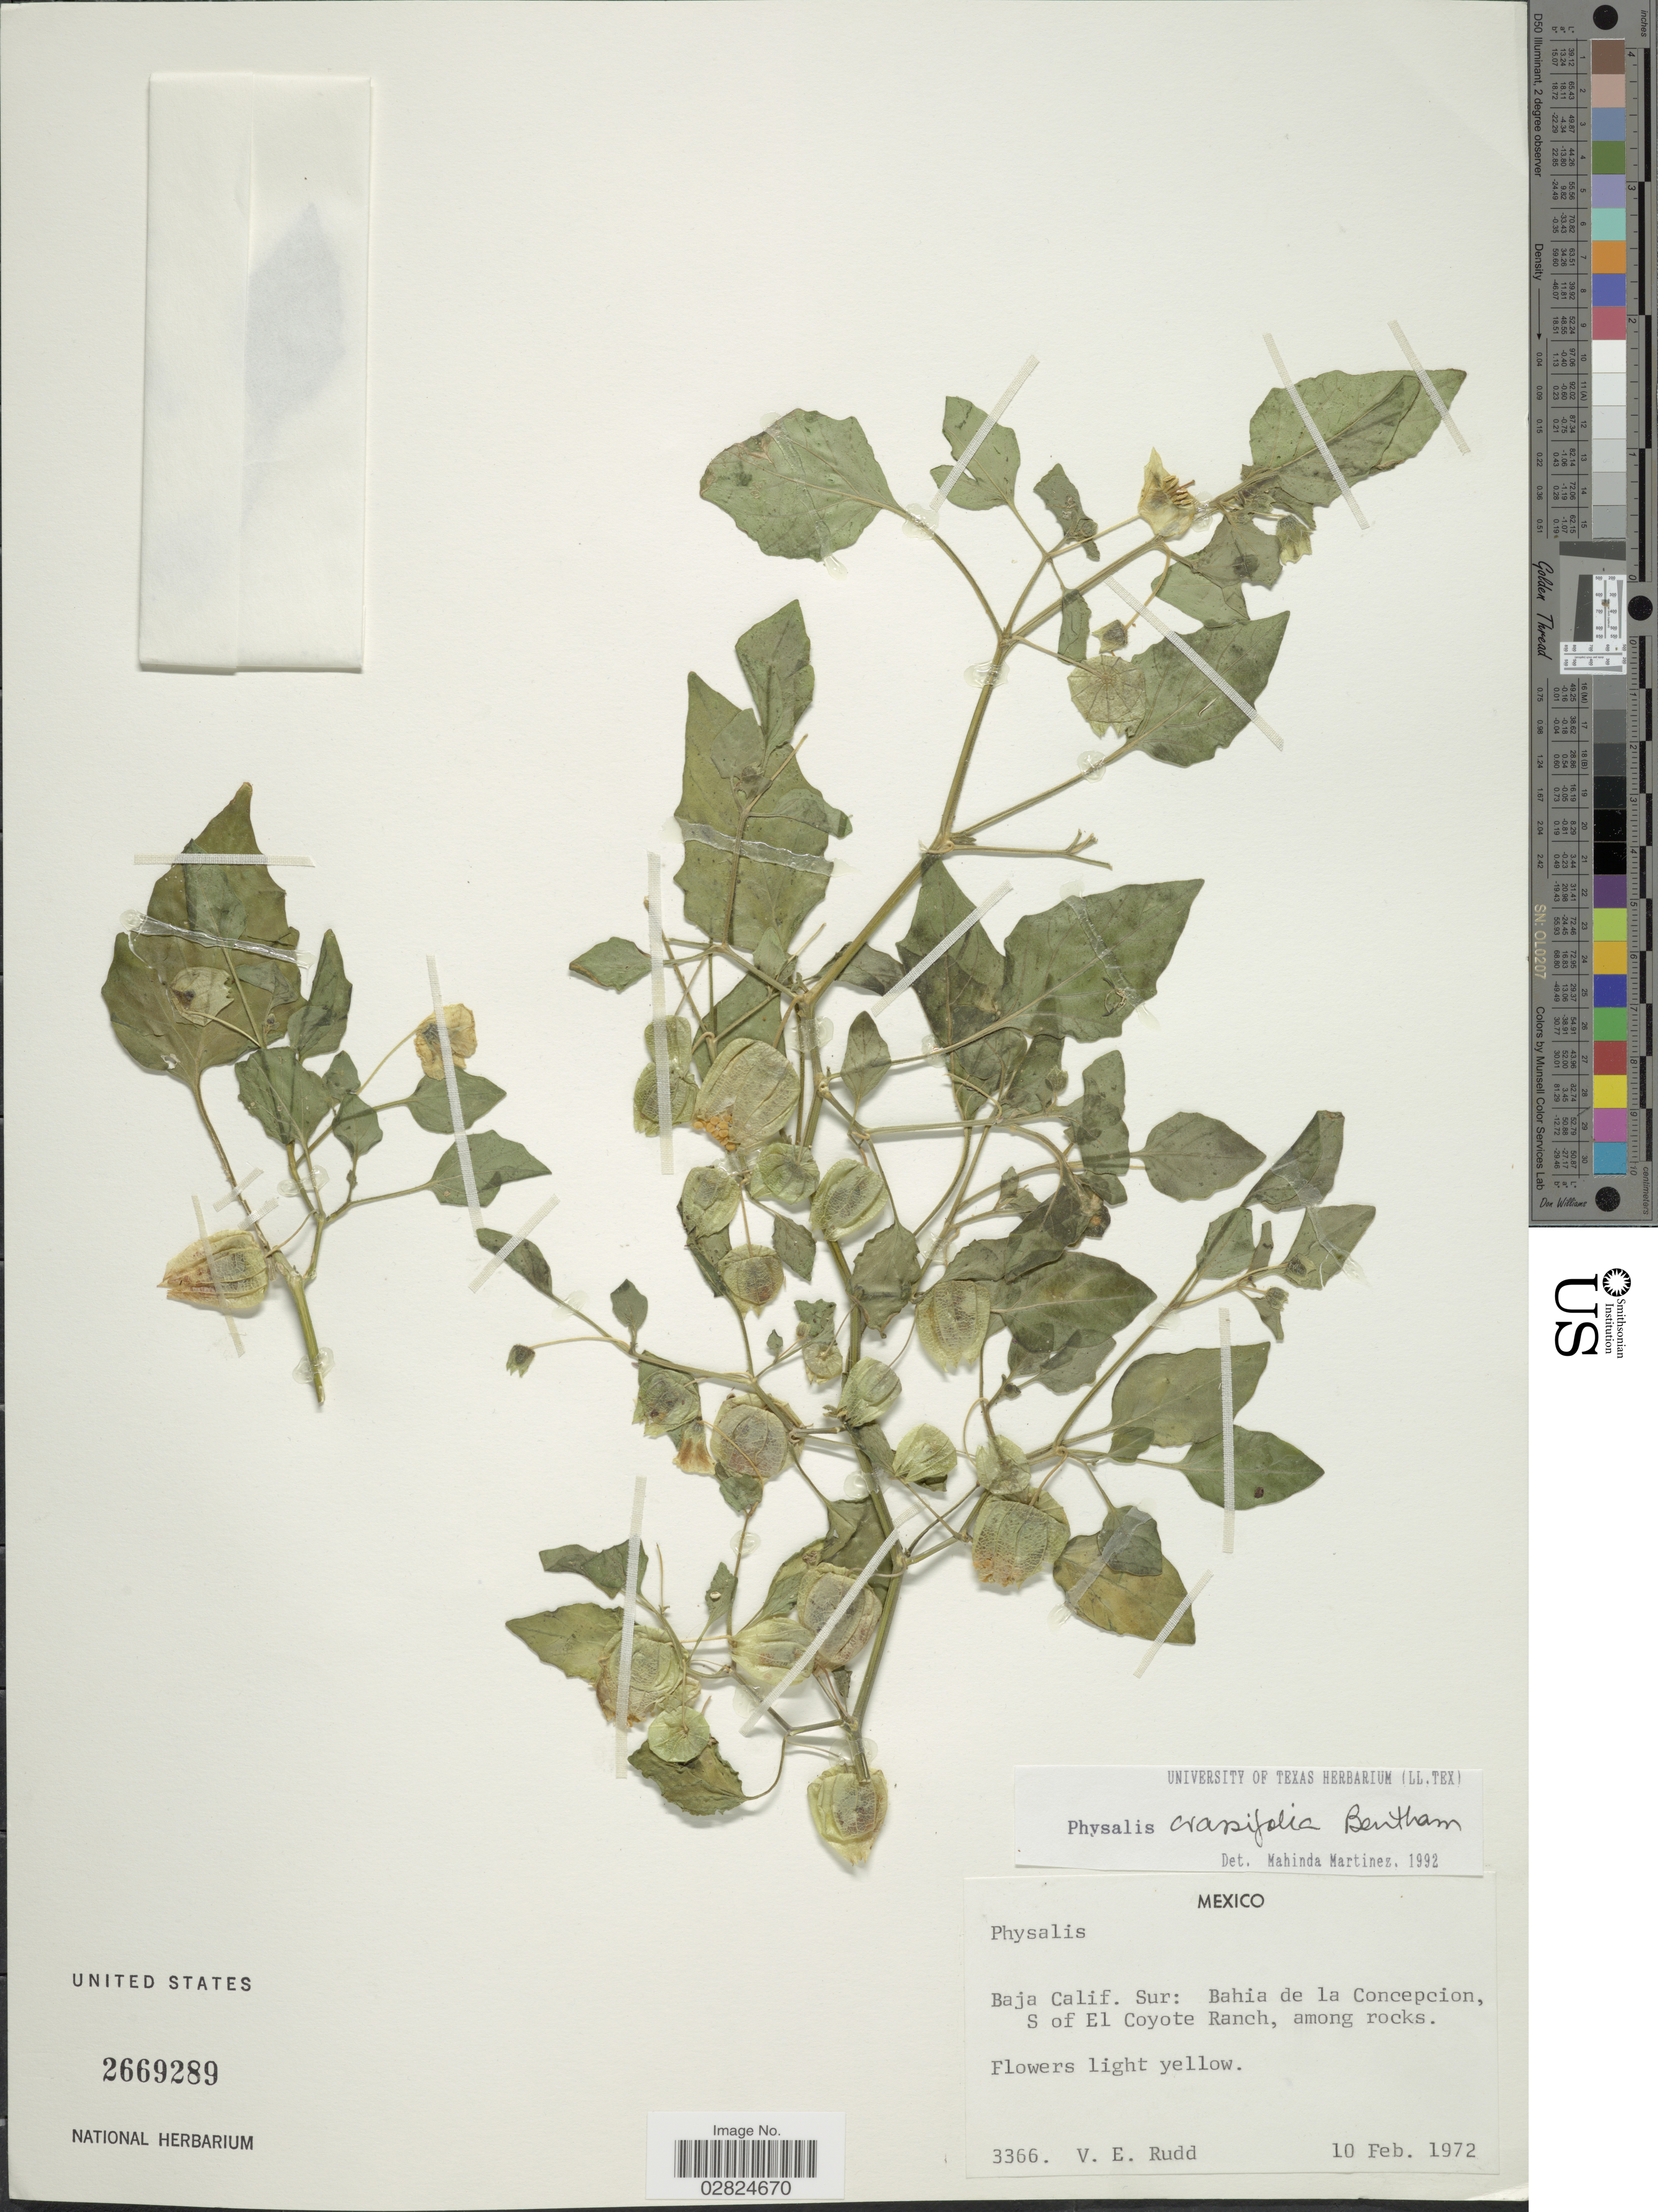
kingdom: Plantae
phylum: Tracheophyta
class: Magnoliopsida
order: Solanales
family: Solanaceae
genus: Physalis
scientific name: Physalis crassifolia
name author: Benth.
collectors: V. E. Rudd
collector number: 3366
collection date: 1972-02-10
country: Mexico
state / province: Baja California Sur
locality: Bahia de la Concepcion, S of El Coyote Ranch.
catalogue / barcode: US 2669289